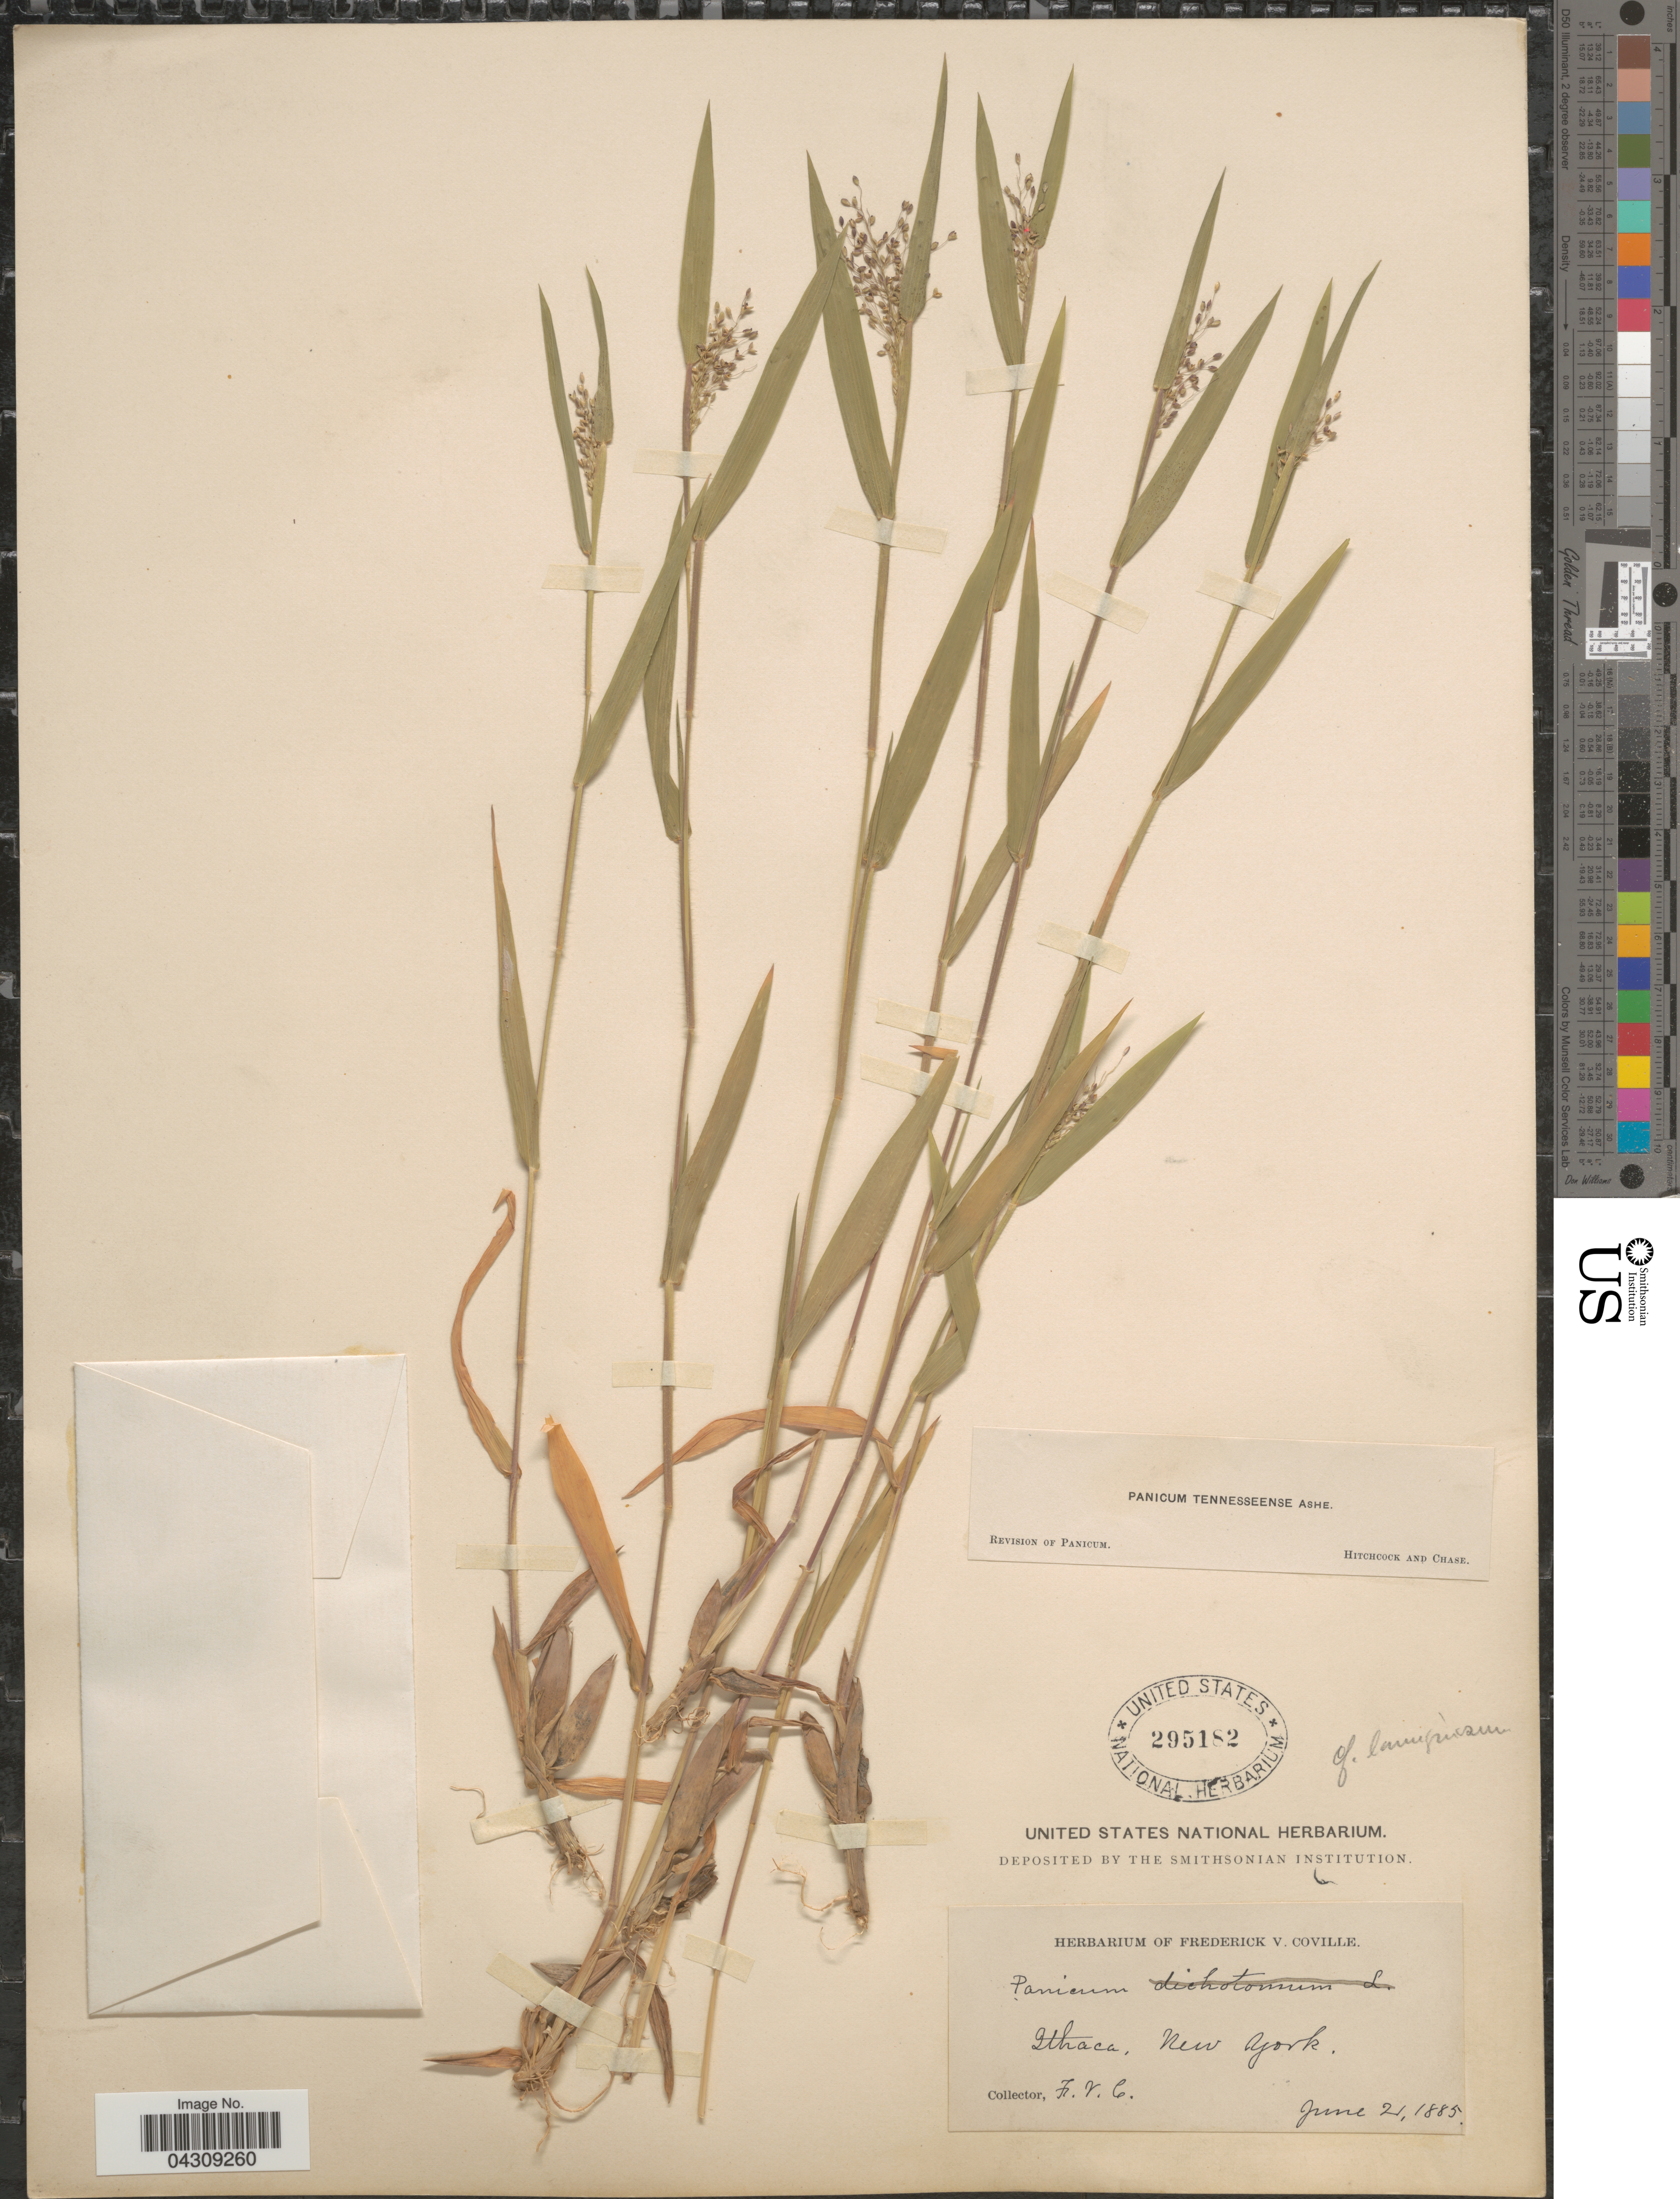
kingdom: Plantae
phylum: Tracheophyta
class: Liliopsida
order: Poales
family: Poaceae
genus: Dichanthelium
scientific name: Dichanthelium acuminatum var. acuminatum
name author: (Sw.) Gould & C.A. Clark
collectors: F. V. Coville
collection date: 1885-06-21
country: United States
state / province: New York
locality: Ithaca.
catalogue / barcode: US 295182